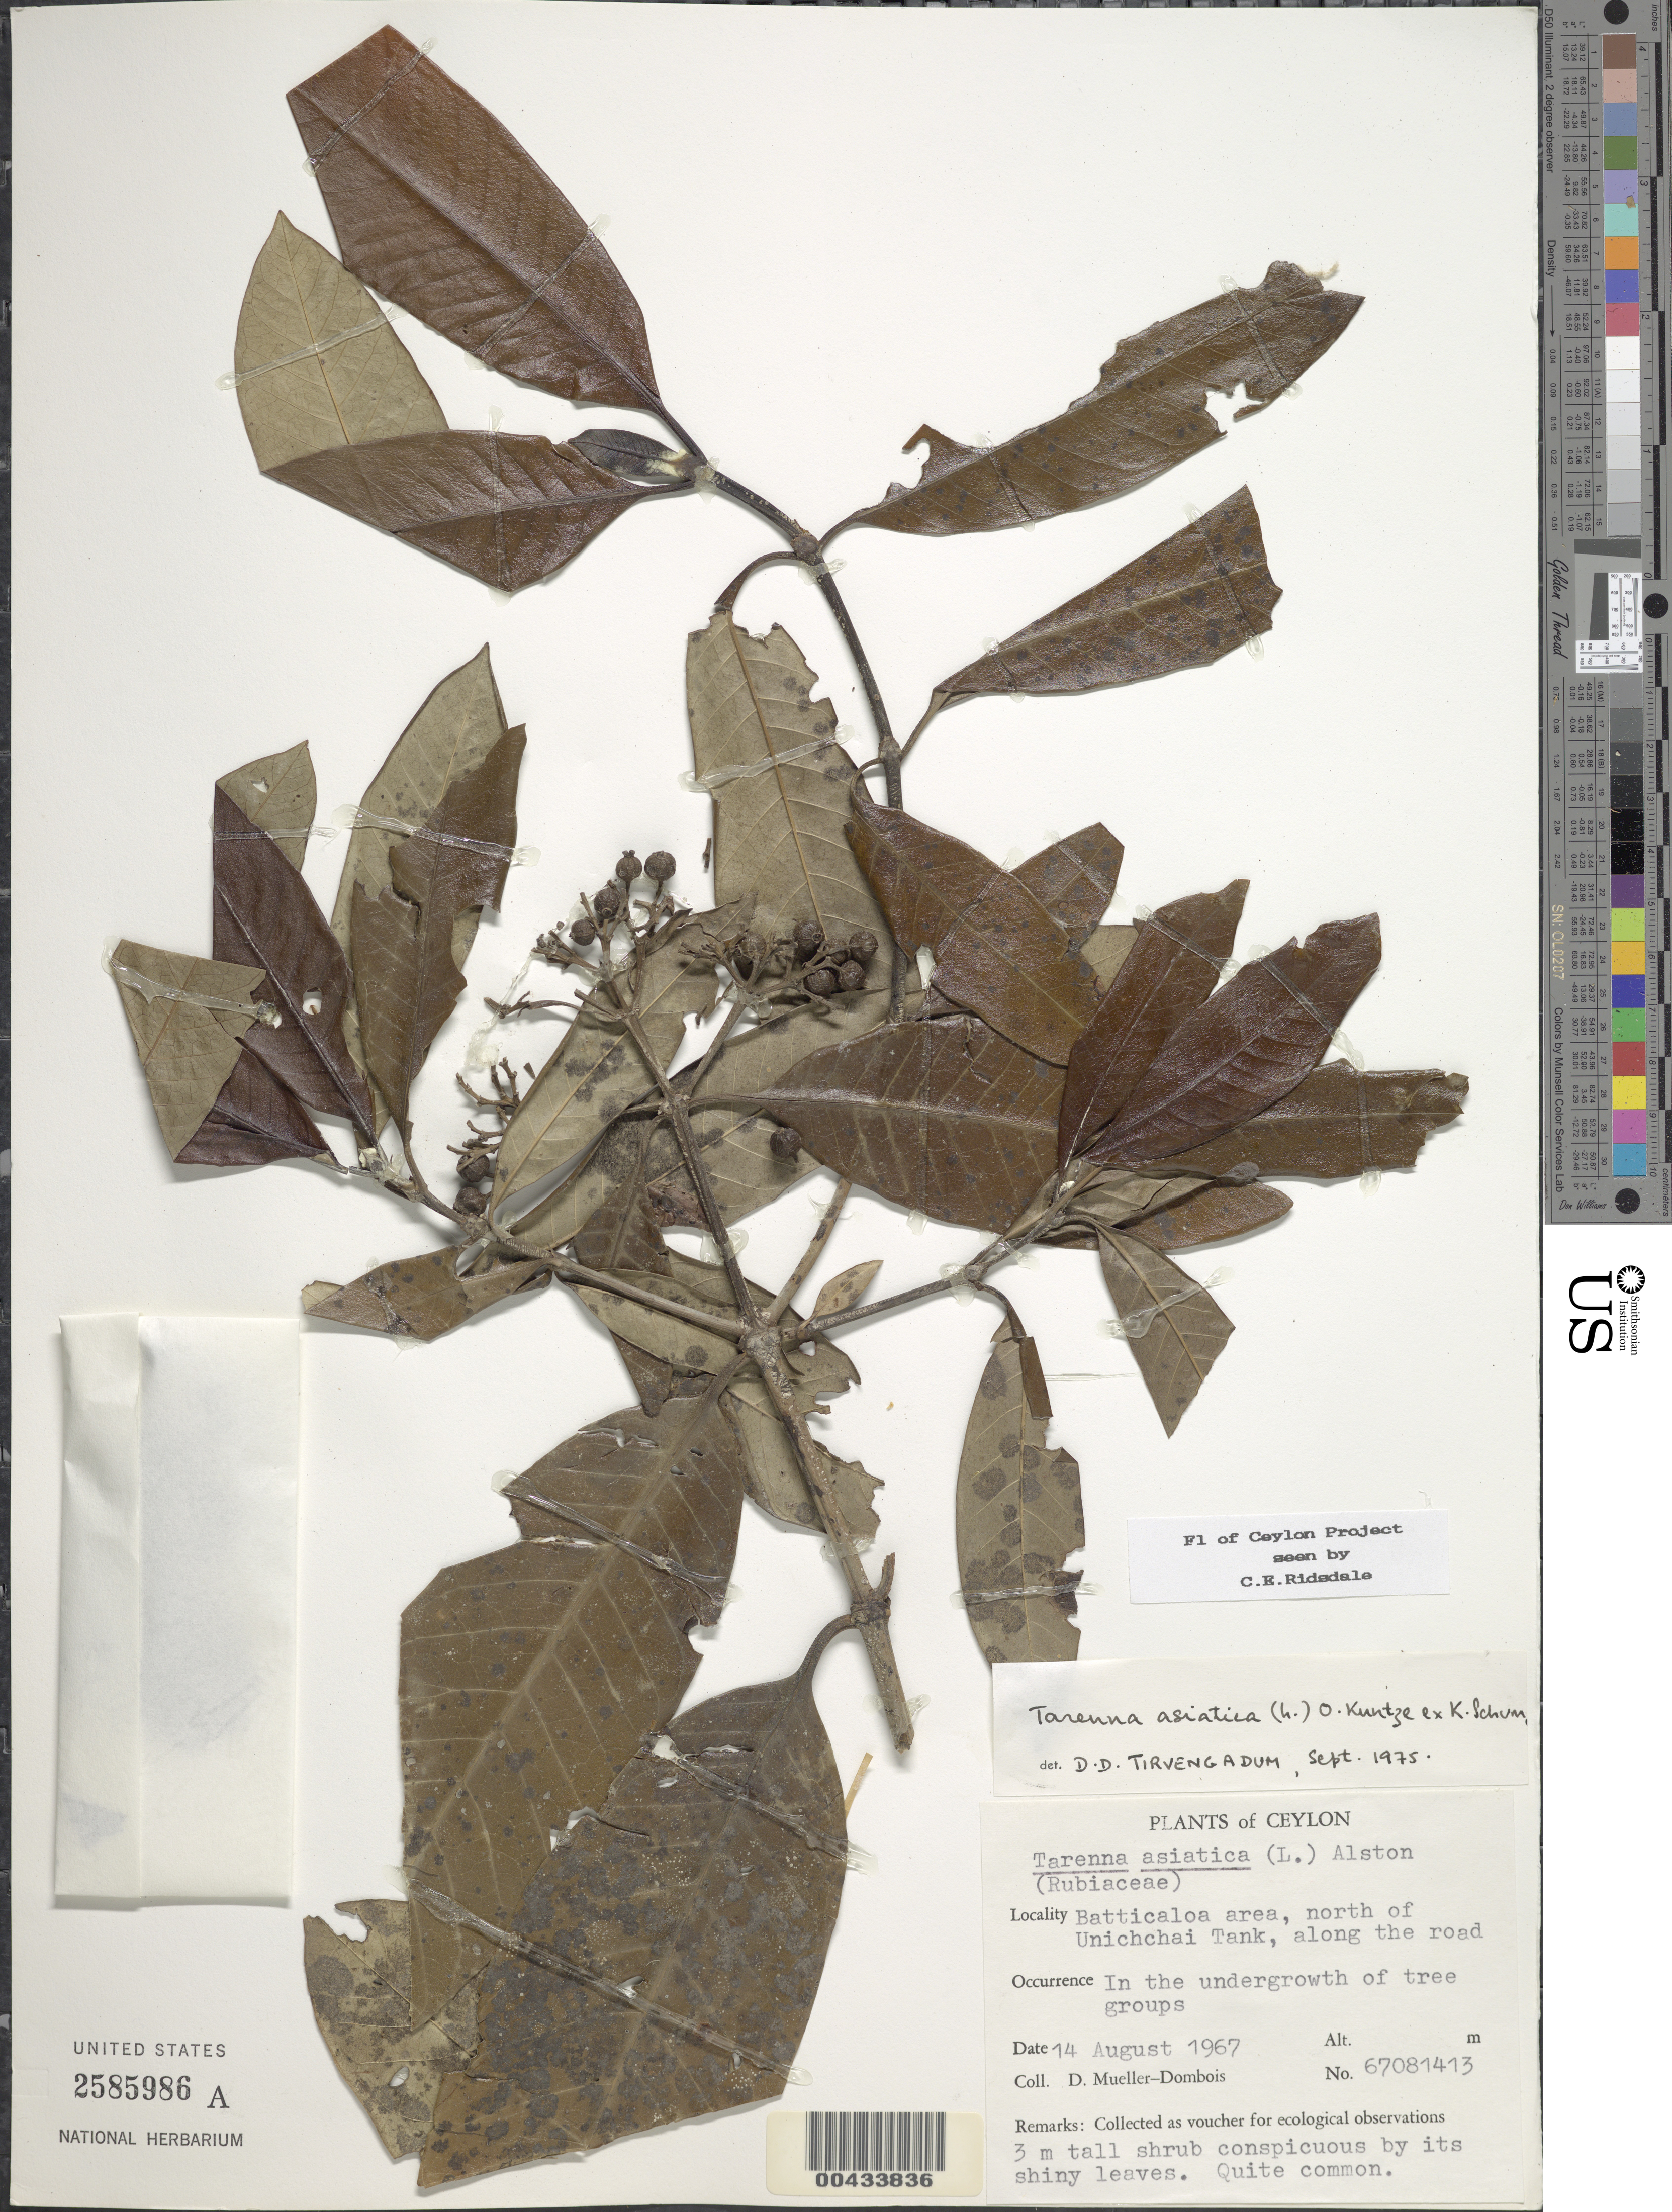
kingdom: Plantae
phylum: Tracheophyta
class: Magnoliopsida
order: Gentianales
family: Rubiaceae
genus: Tarenna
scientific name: Tarenna asiatica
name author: (L.) Kuntze ex K. Schum.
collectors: D. Mueller-Dombois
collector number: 67081413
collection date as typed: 14 Aug 1967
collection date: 1967-08-14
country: Sri Lanka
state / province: Eastern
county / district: Batticaloa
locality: Batticaloa area, N of Unichchai Tank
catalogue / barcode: US 2585986A